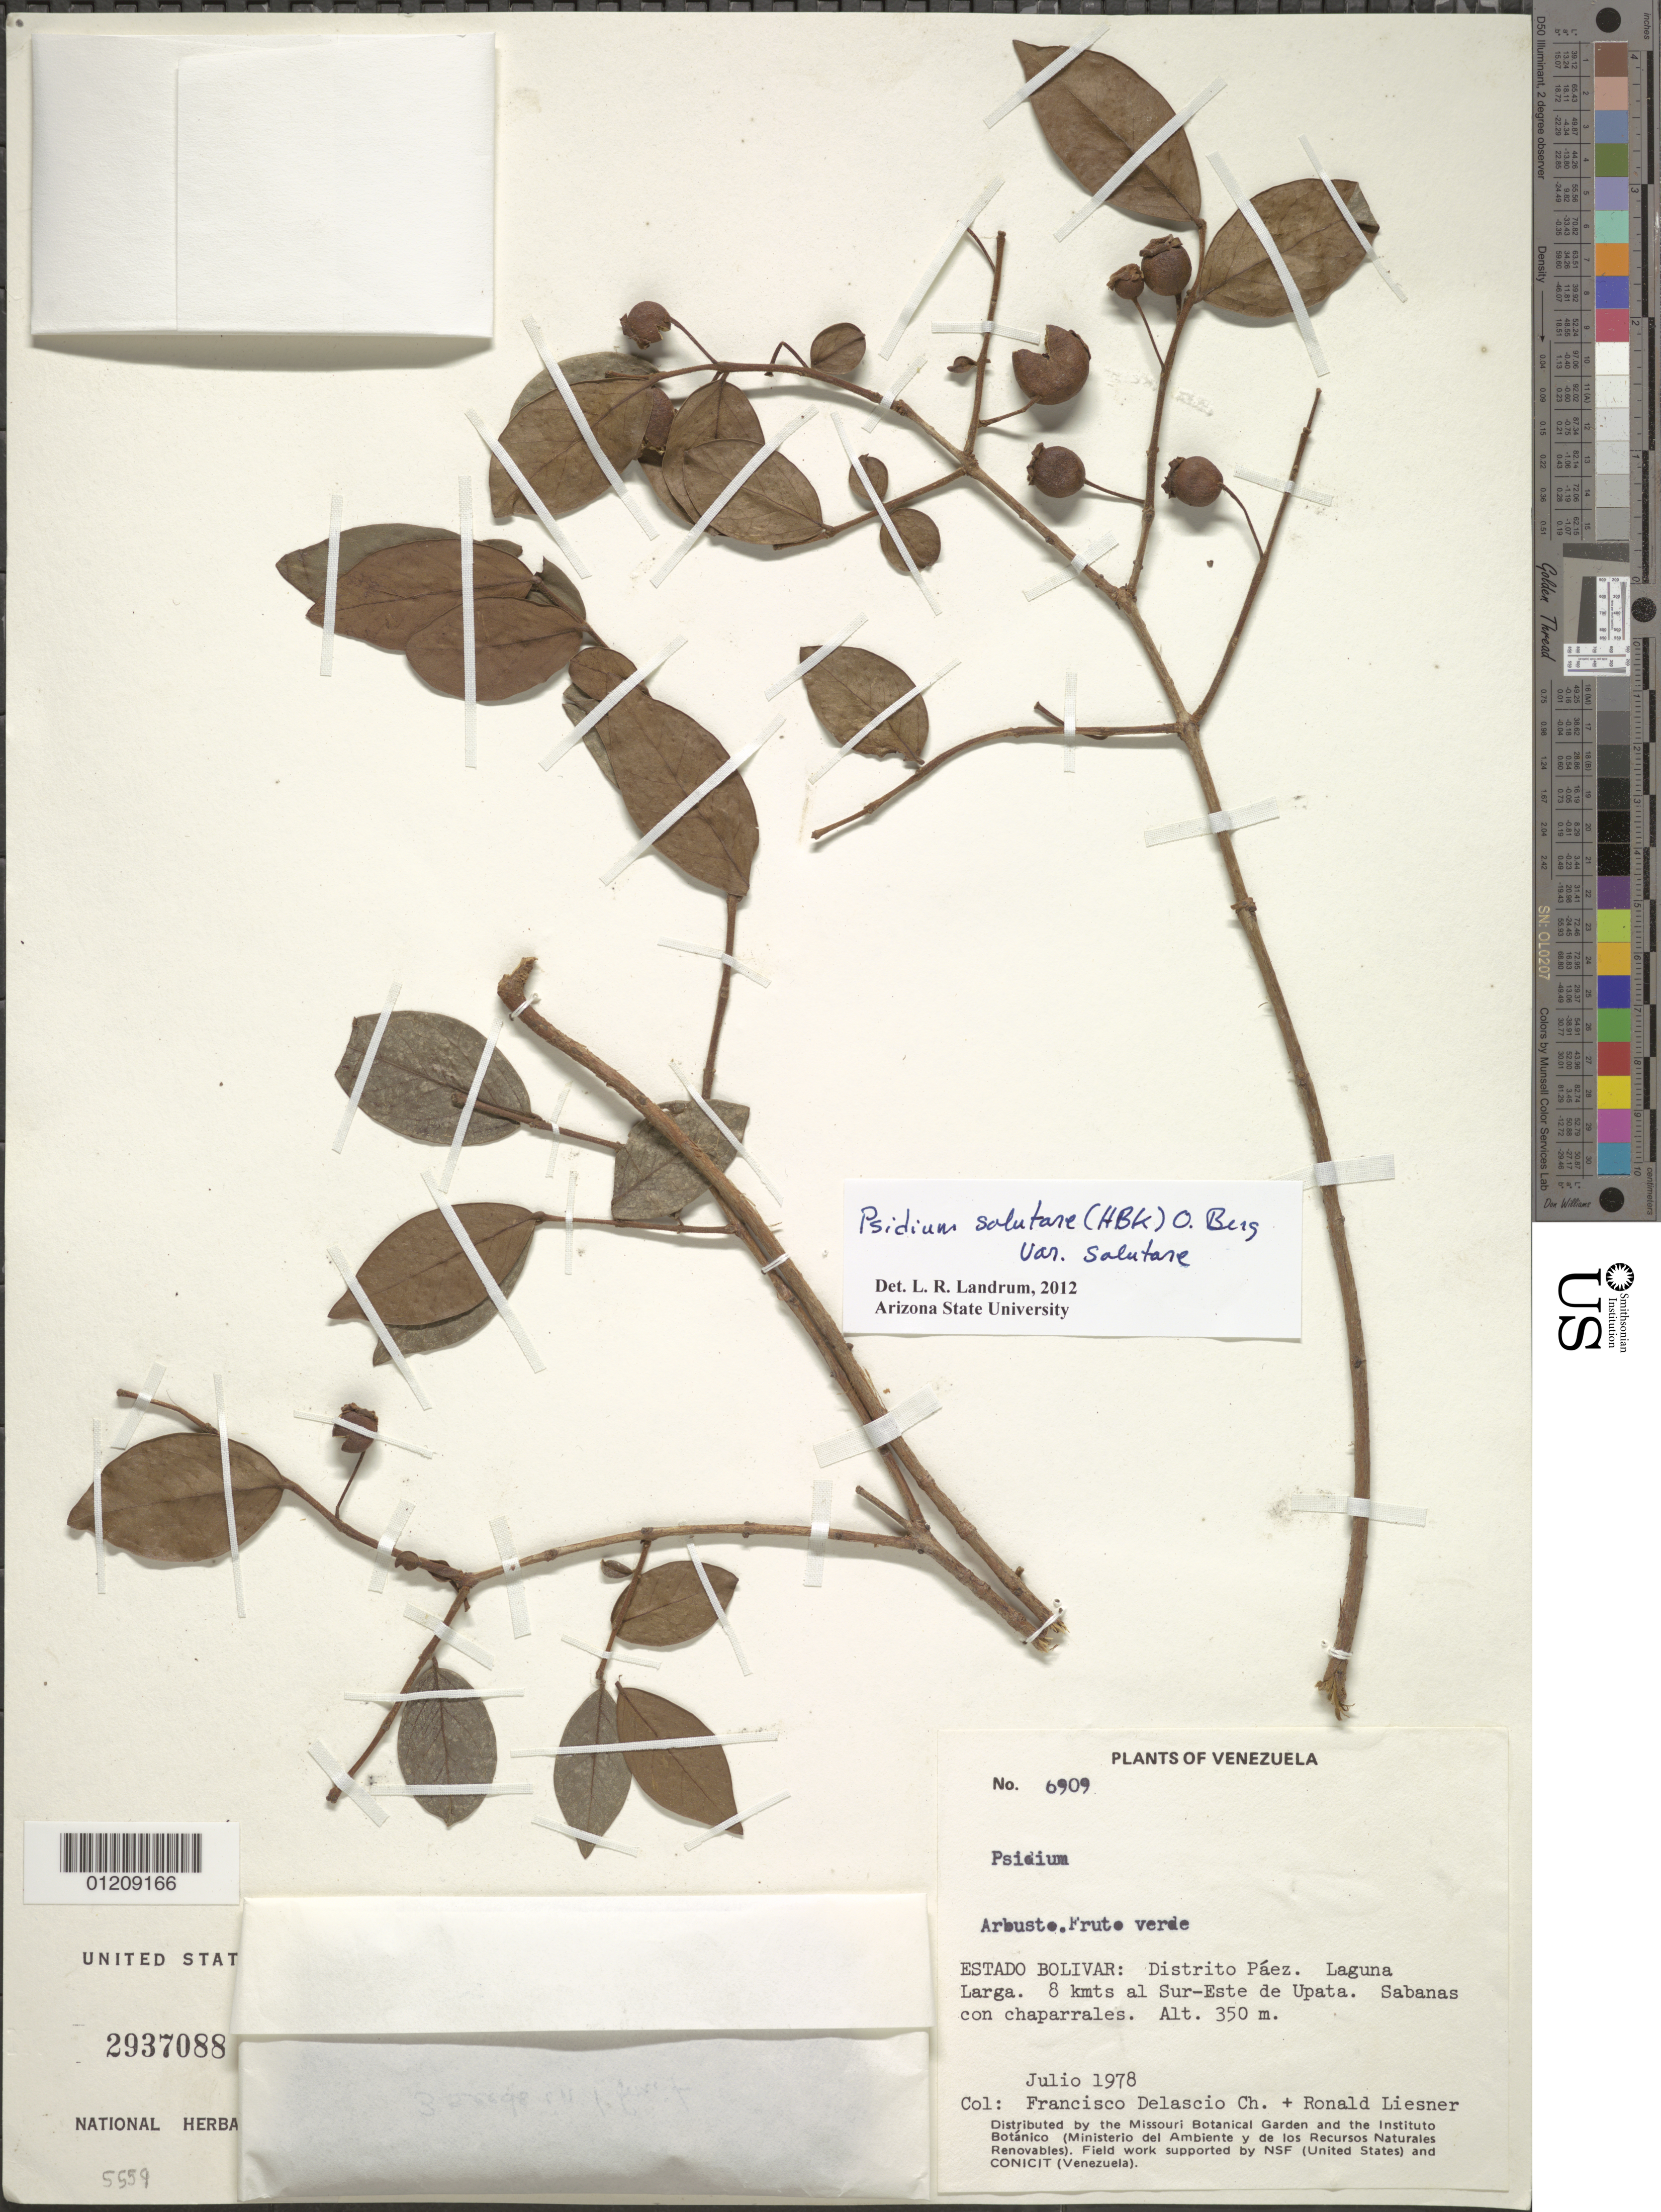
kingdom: Plantae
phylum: Tracheophyta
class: Magnoliopsida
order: Myrtales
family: Myrtaceae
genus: Psidium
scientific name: Psidium salutare var. salutare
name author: (Kunth) O. Berg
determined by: Landrum, L. R.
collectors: F. Delascio Chitty & R. L. Liesner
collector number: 6909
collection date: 1978-07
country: Venezuela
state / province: Bolívar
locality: Distrito Páez. Laguna Larga, 8 km al Sur-este de Upata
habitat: Sabanas con chaparrales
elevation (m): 350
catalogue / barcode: US 2937088